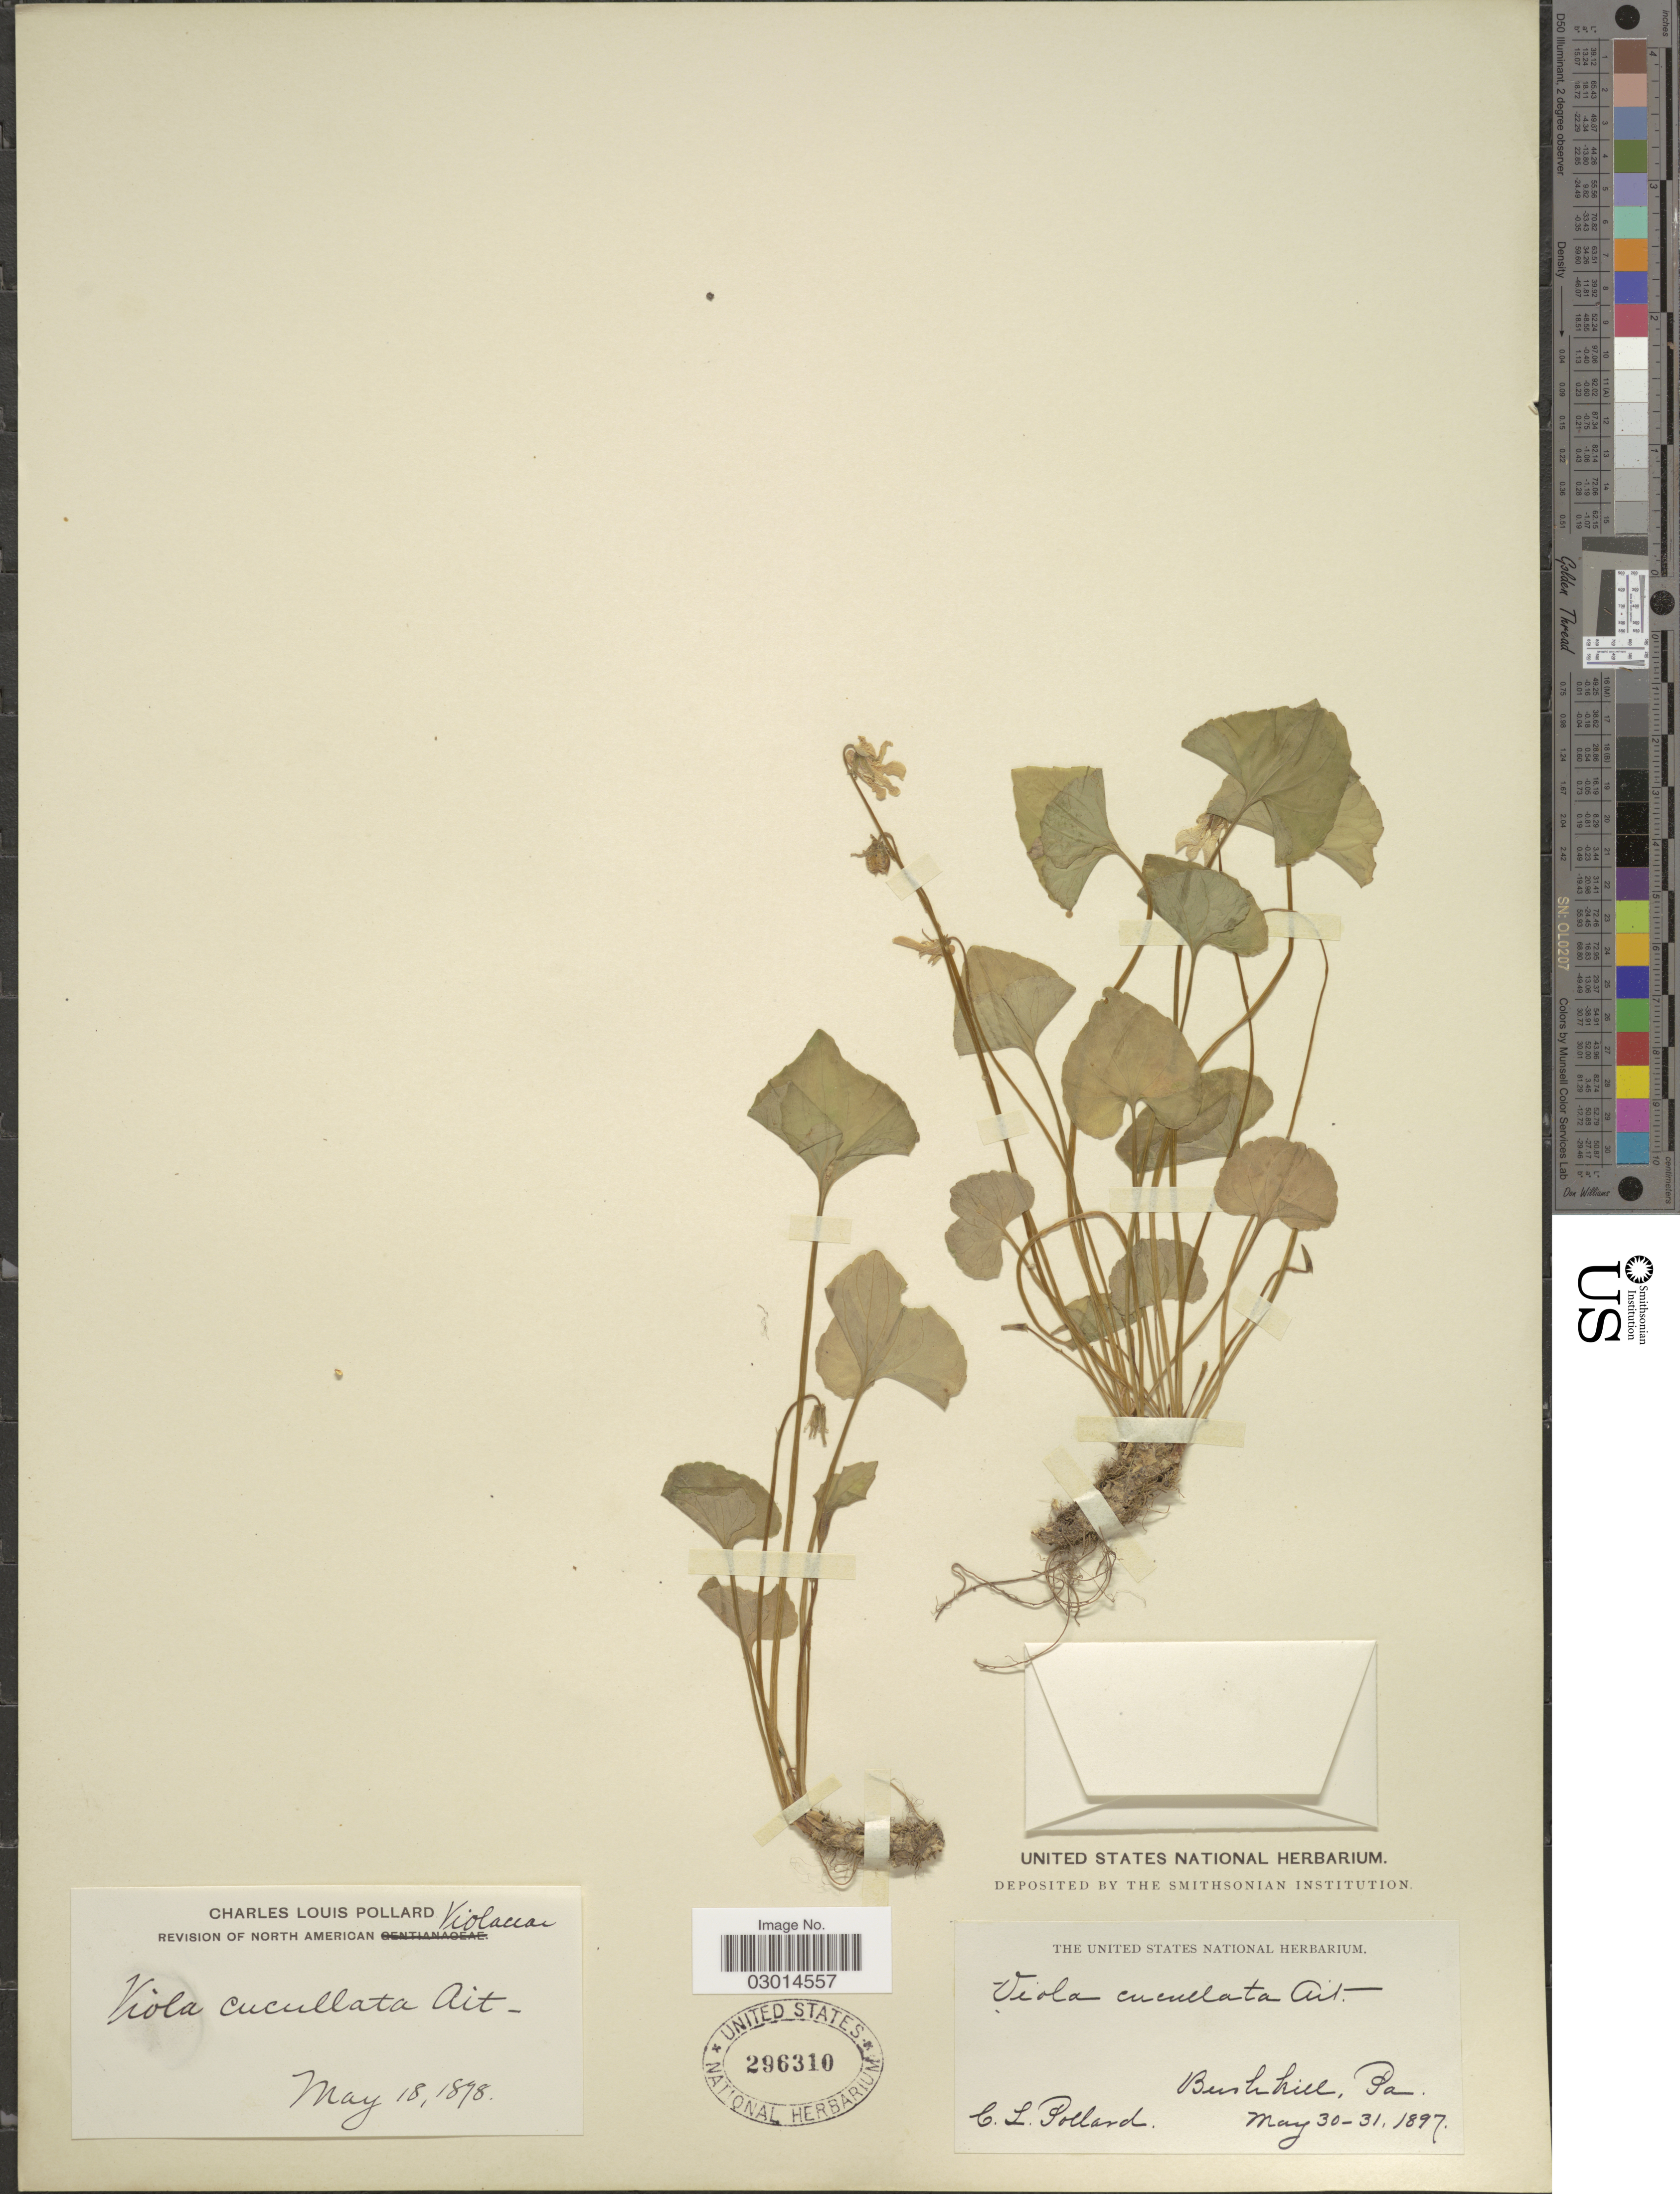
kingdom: Plantae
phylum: Tracheophyta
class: Magnoliopsida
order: Malpighiales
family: Violaceae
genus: Viola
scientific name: Viola cucullata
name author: Aiton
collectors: C. L. Pollard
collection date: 1897-05-30/1897-05-31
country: United States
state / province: Pennsylvania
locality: Bushkill.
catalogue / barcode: US 296310